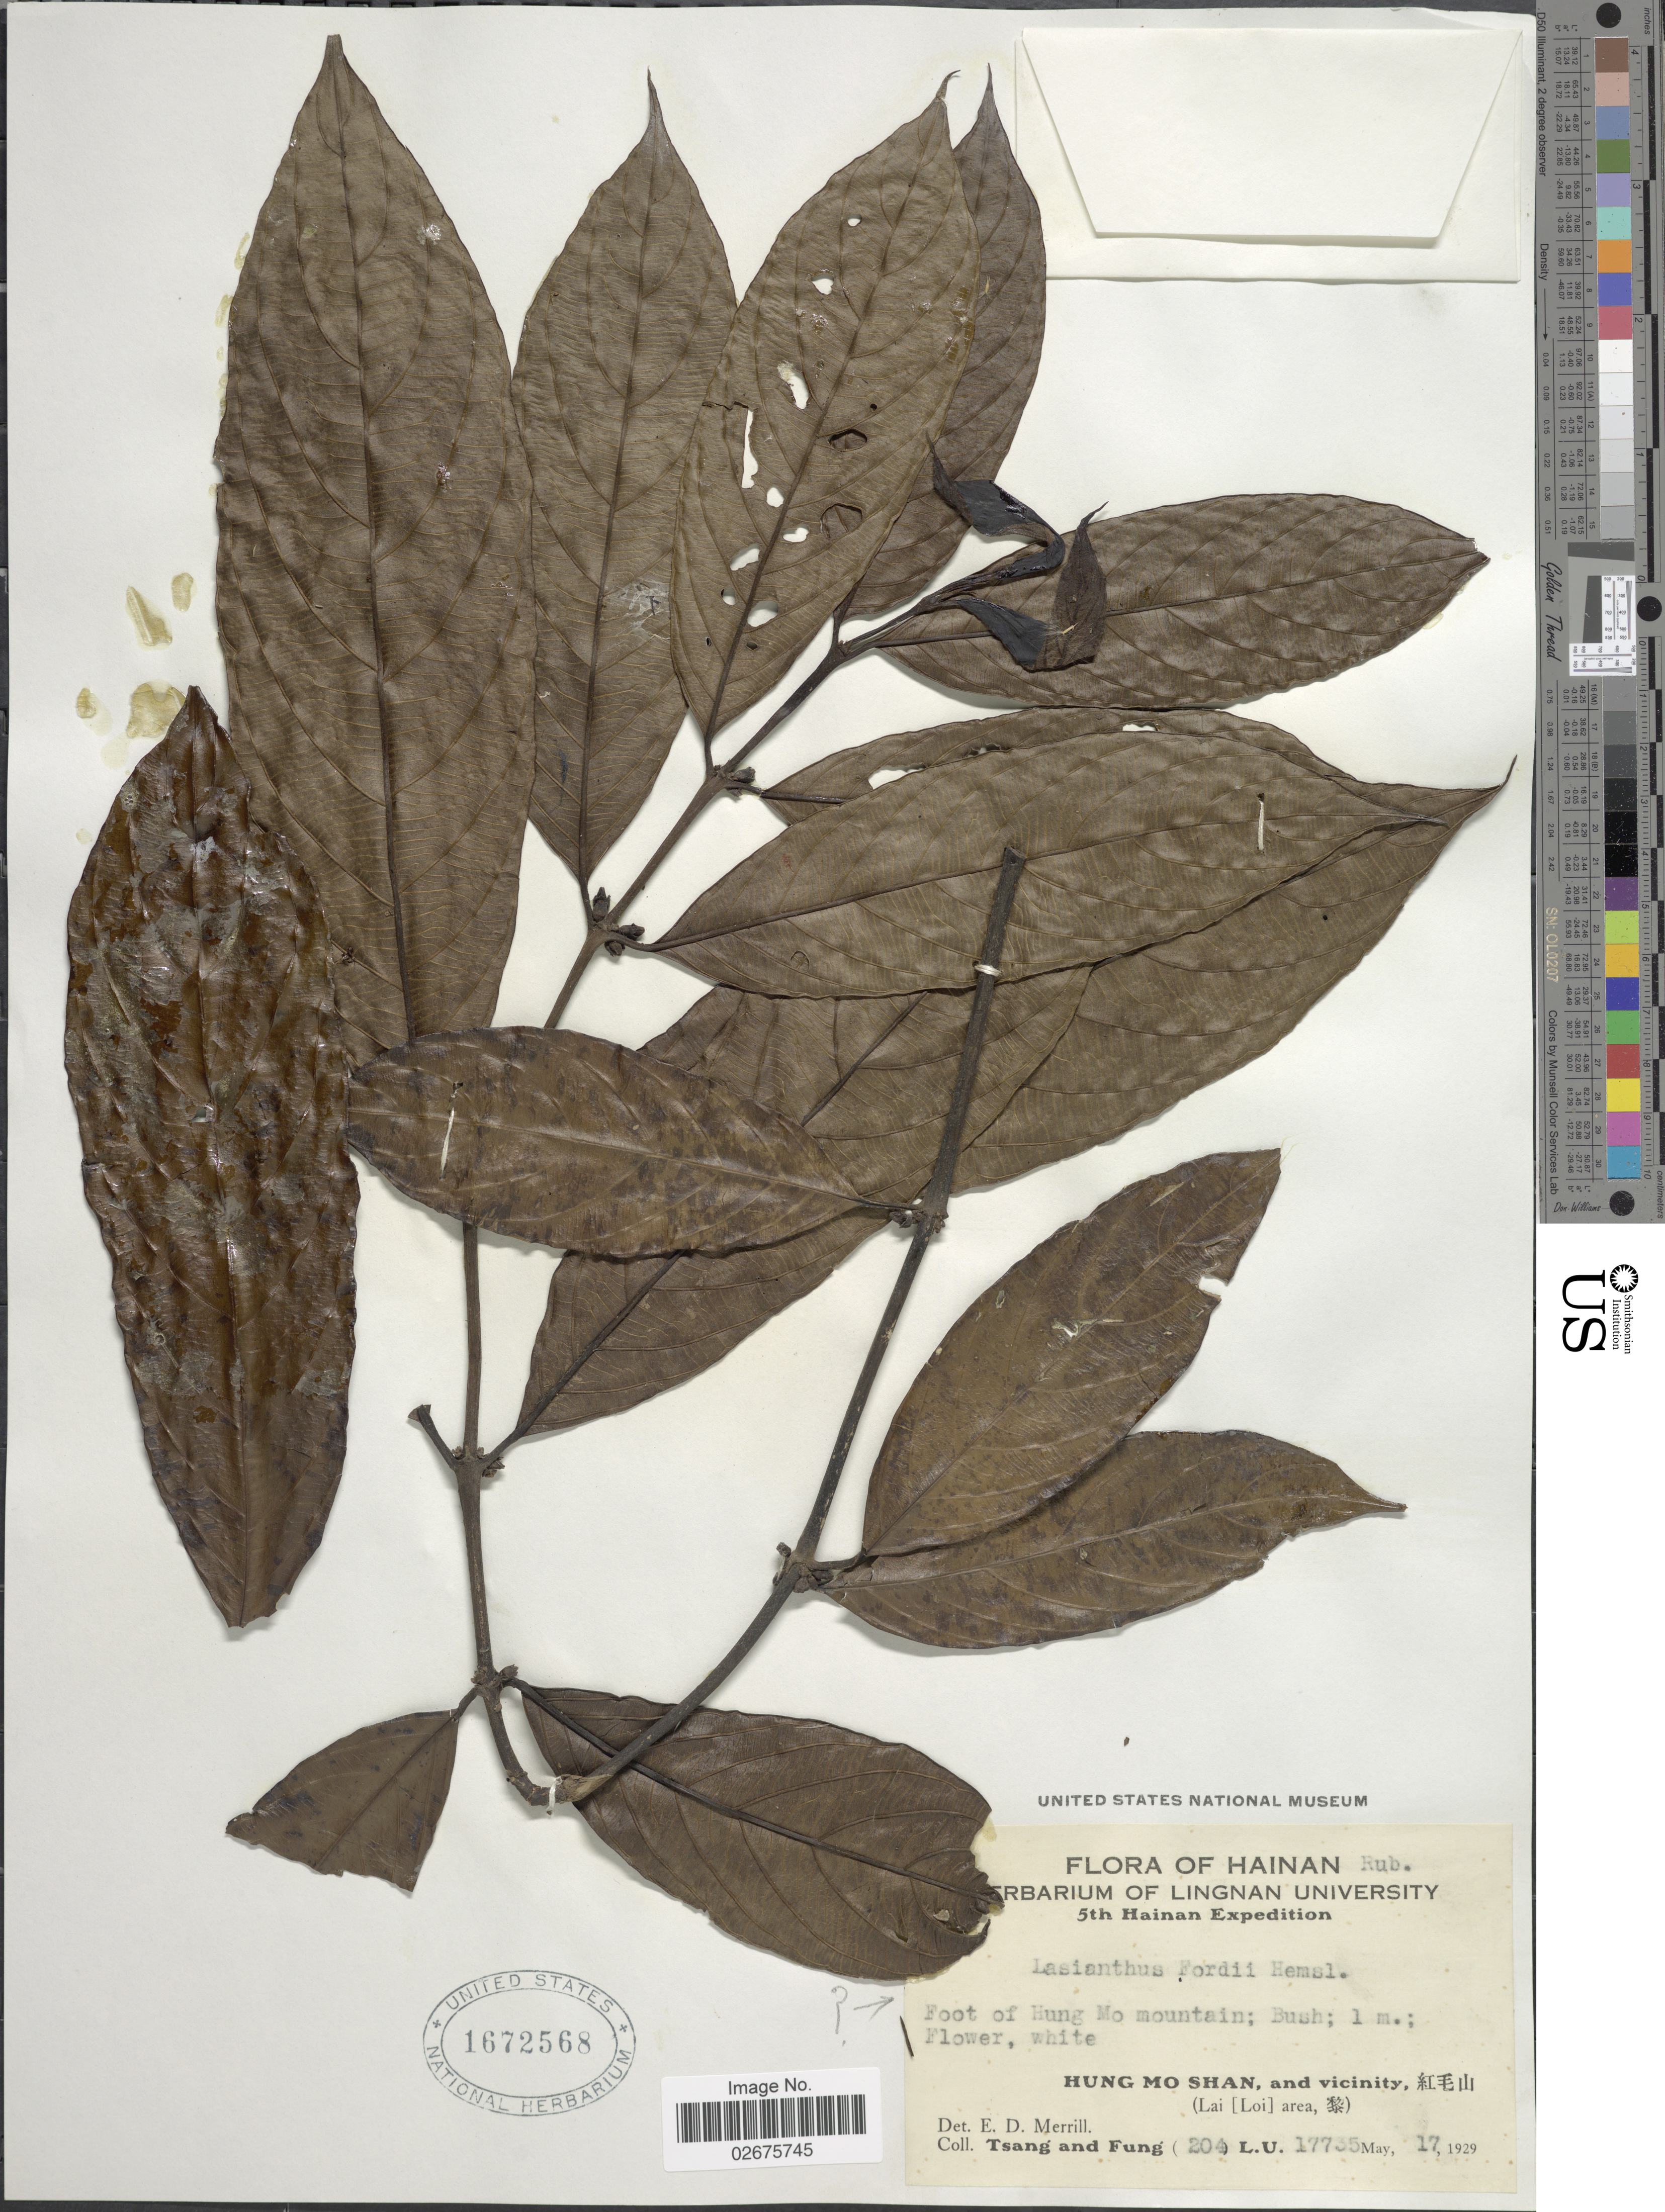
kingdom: Plantae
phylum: Tracheophyta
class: Magnoliopsida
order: Gentianales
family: Rubiaceae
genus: Lasianthus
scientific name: Lasianthus fordii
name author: Hance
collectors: -. T'sang & Fung, --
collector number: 204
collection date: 1929-05-17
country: China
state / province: Hainan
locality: Hainan, Hung Mo Shan, and vicinity (Lai [Loi] area )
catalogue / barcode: US 1672568